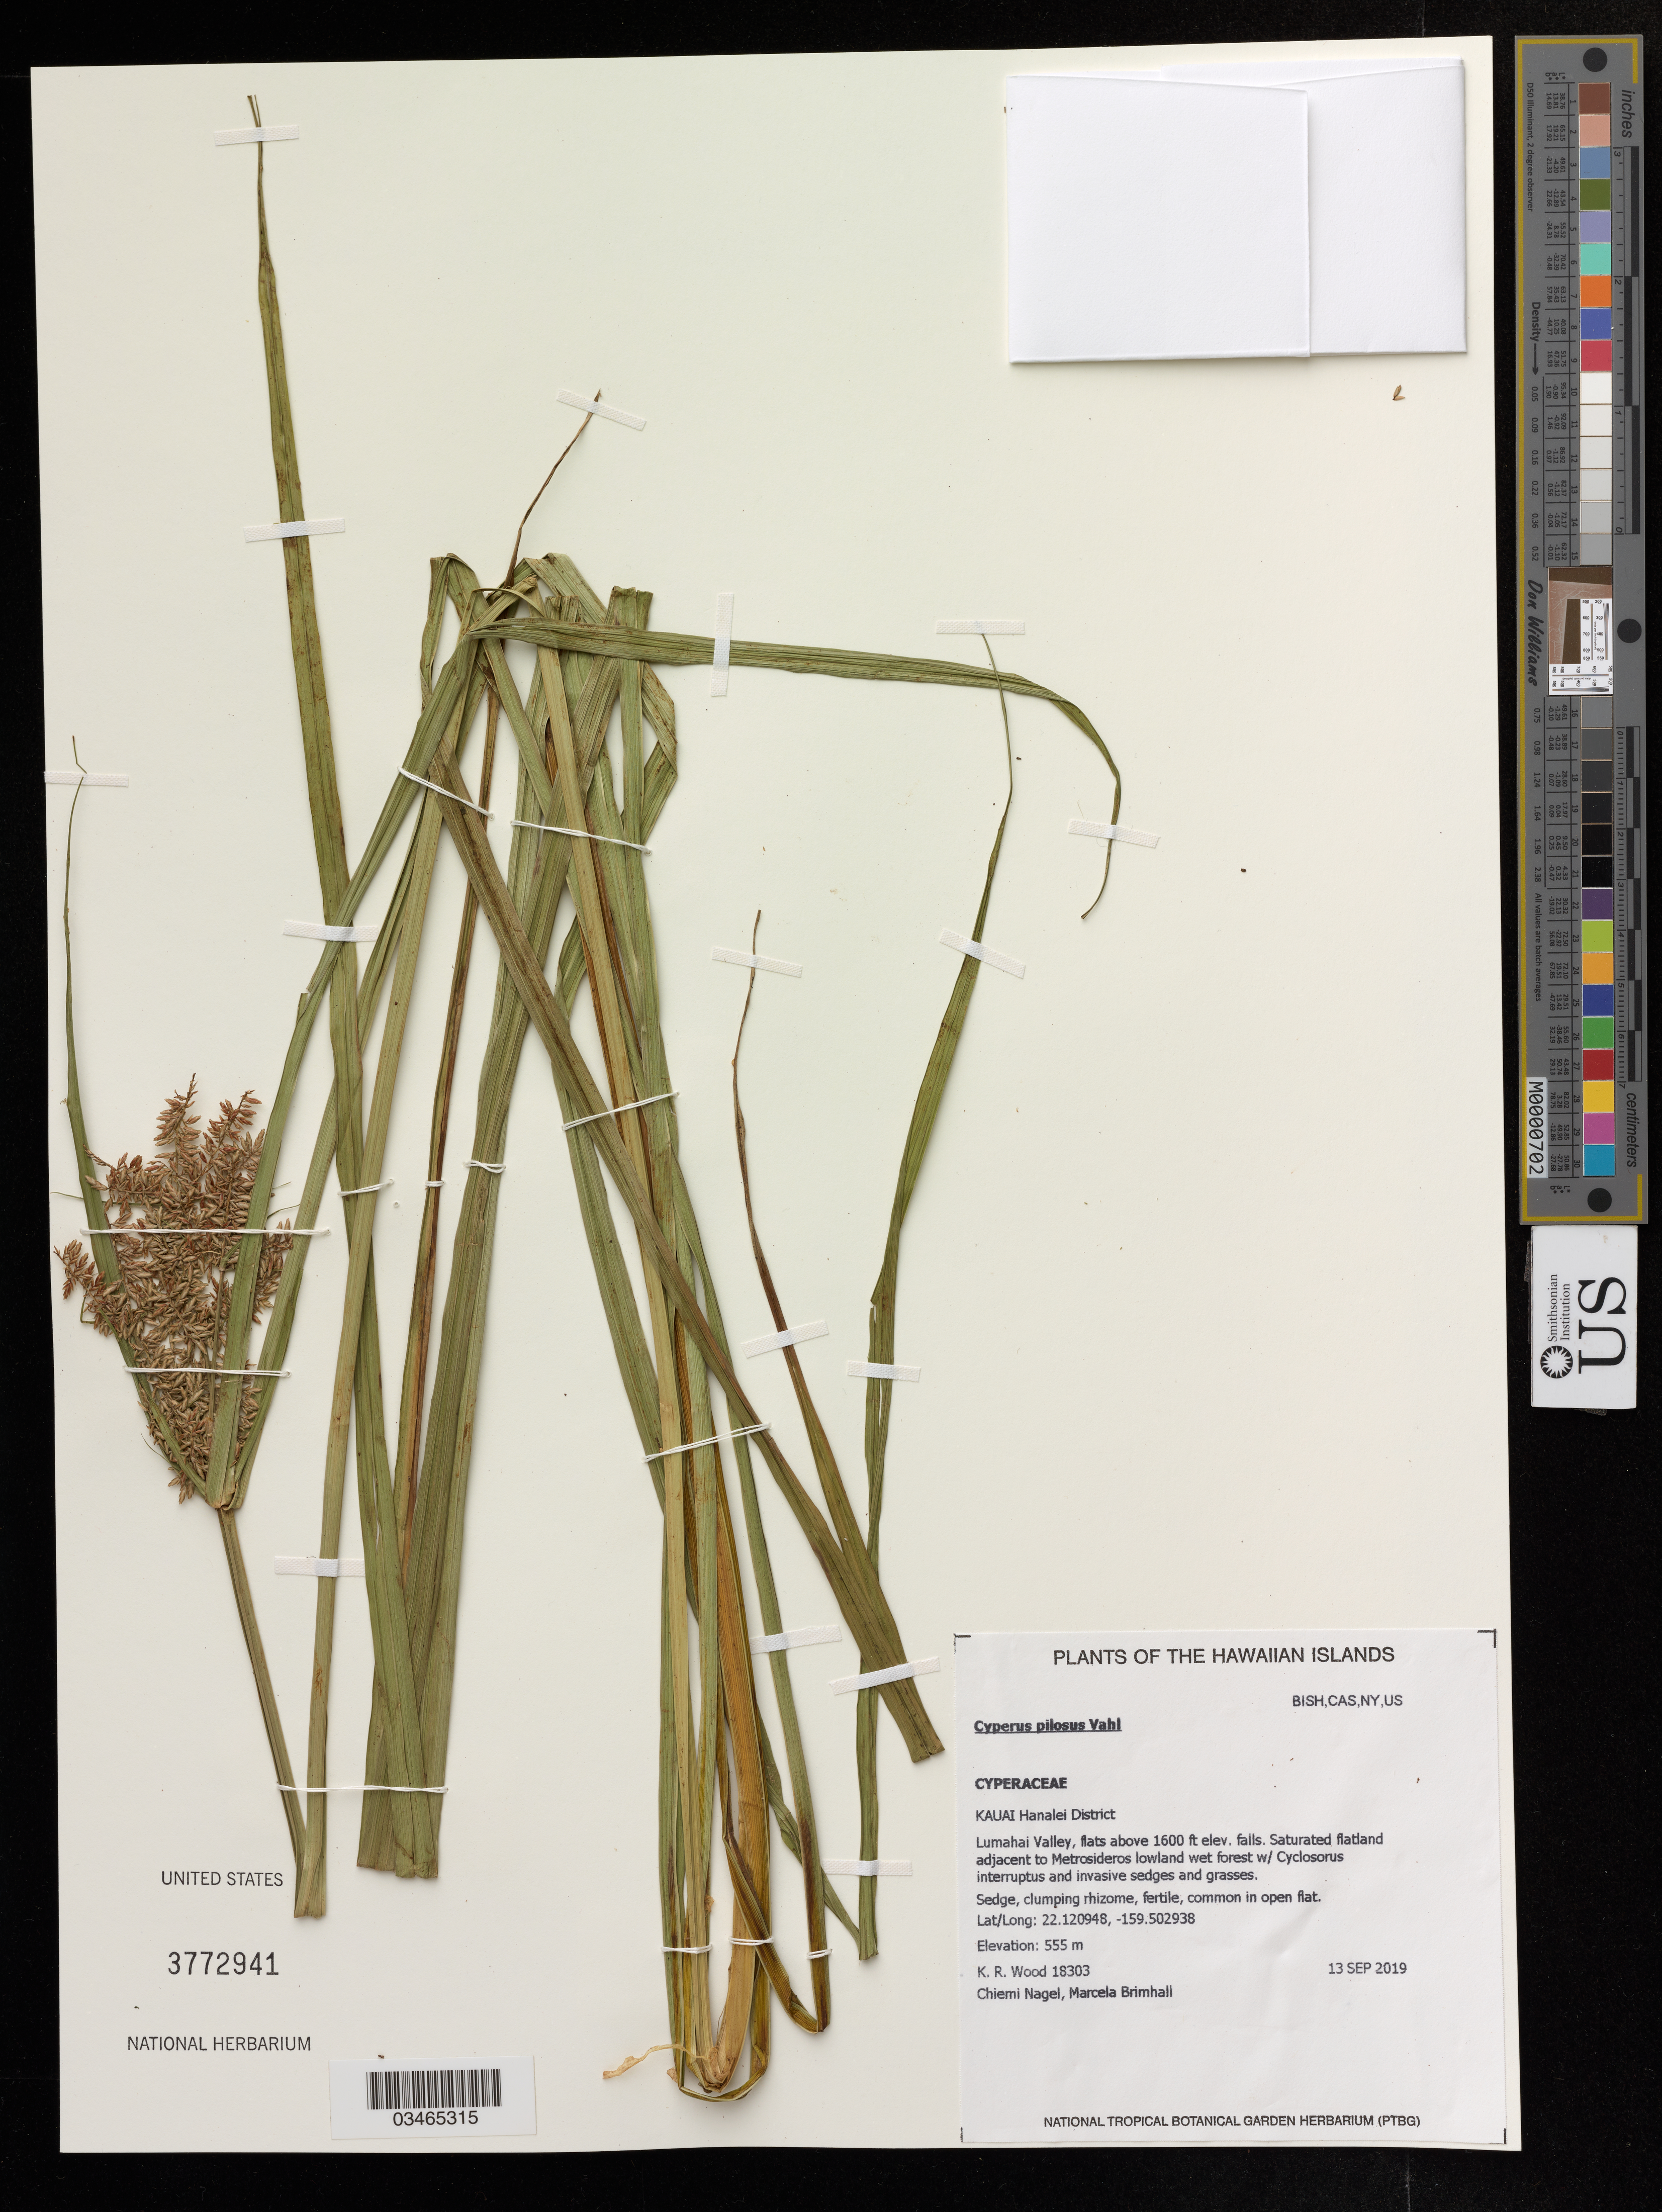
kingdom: Plantae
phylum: Tracheophyta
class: Liliopsida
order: Poales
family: Cyperaceae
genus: Cyperus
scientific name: Cyperus pilosus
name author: Vahl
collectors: K. R. Wood, C. Nagel & M. Brimhall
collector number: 18303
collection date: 2019-09-13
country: United States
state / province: Hawaii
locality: Kauai Hanalei District, Lumahai Valley.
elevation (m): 488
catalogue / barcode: US 3772941